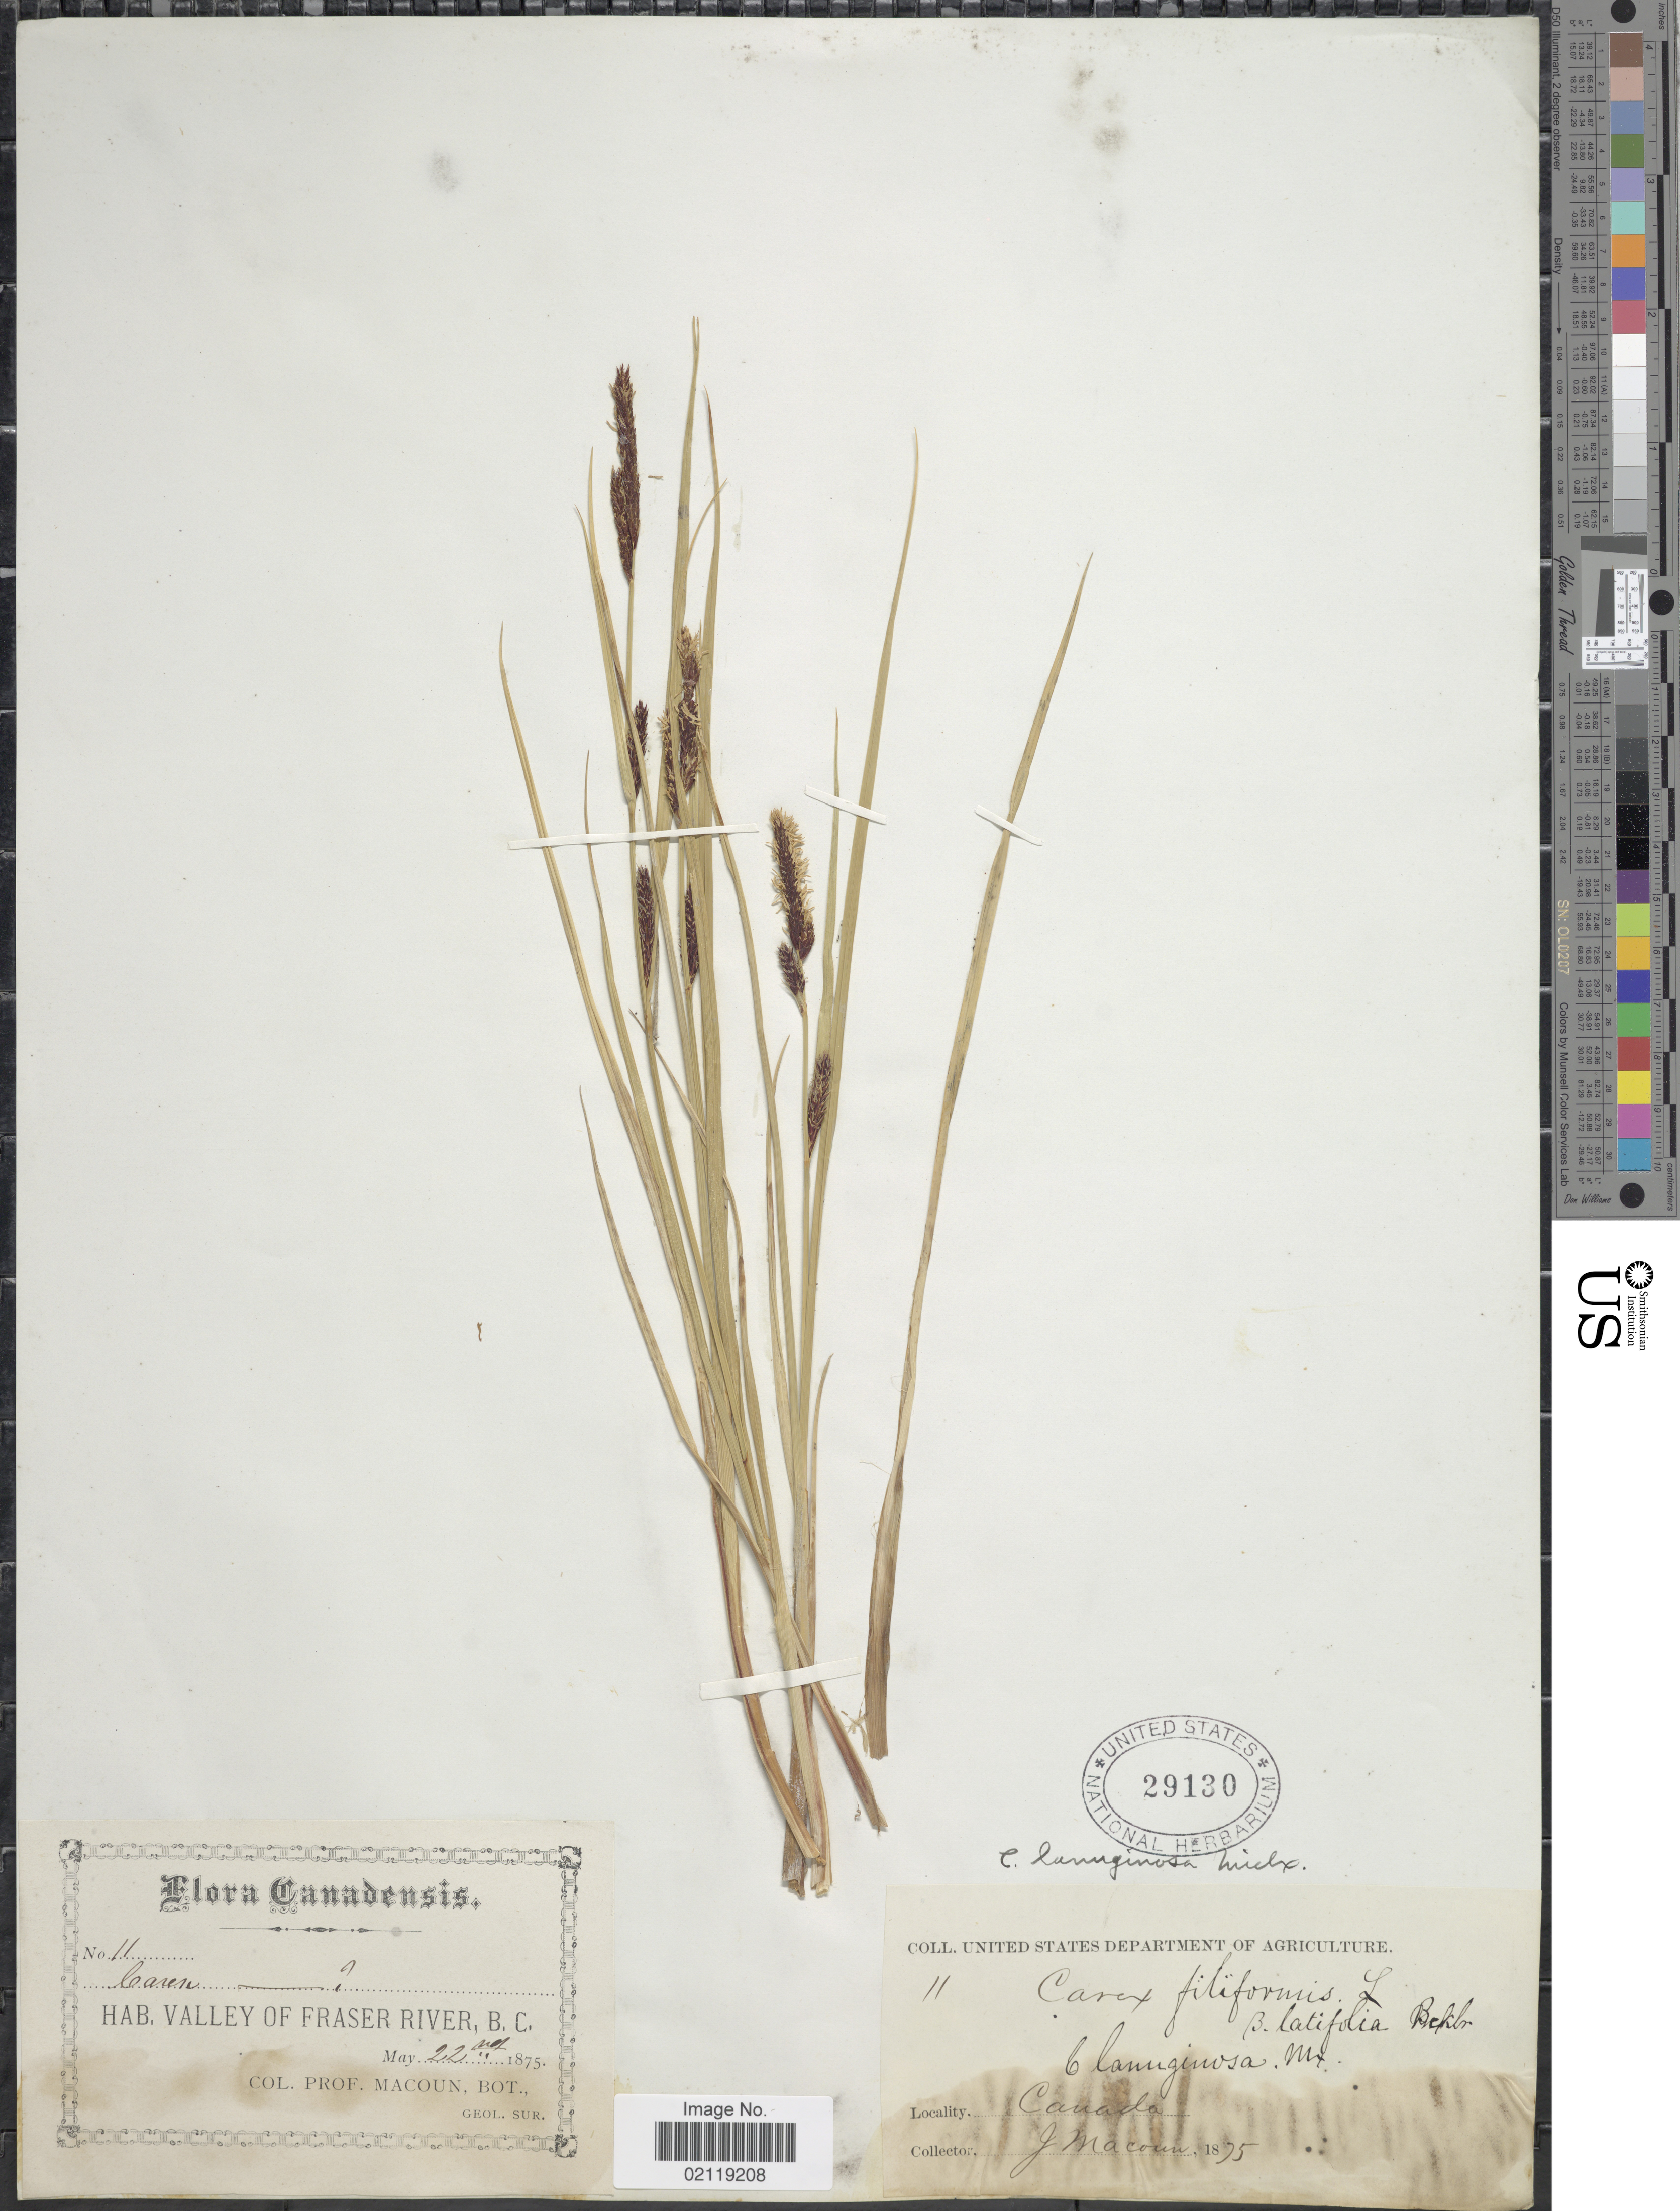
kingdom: Plantae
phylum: Tracheophyta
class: Liliopsida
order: Poales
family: Cyperaceae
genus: Carex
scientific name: Carex pellita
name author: Muhl. ex Willd.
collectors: J. Macoun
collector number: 11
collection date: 1875-05-22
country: Canada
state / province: British Columbia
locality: Canadensis. Valley of Fraser River, B.C.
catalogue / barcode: US 29130